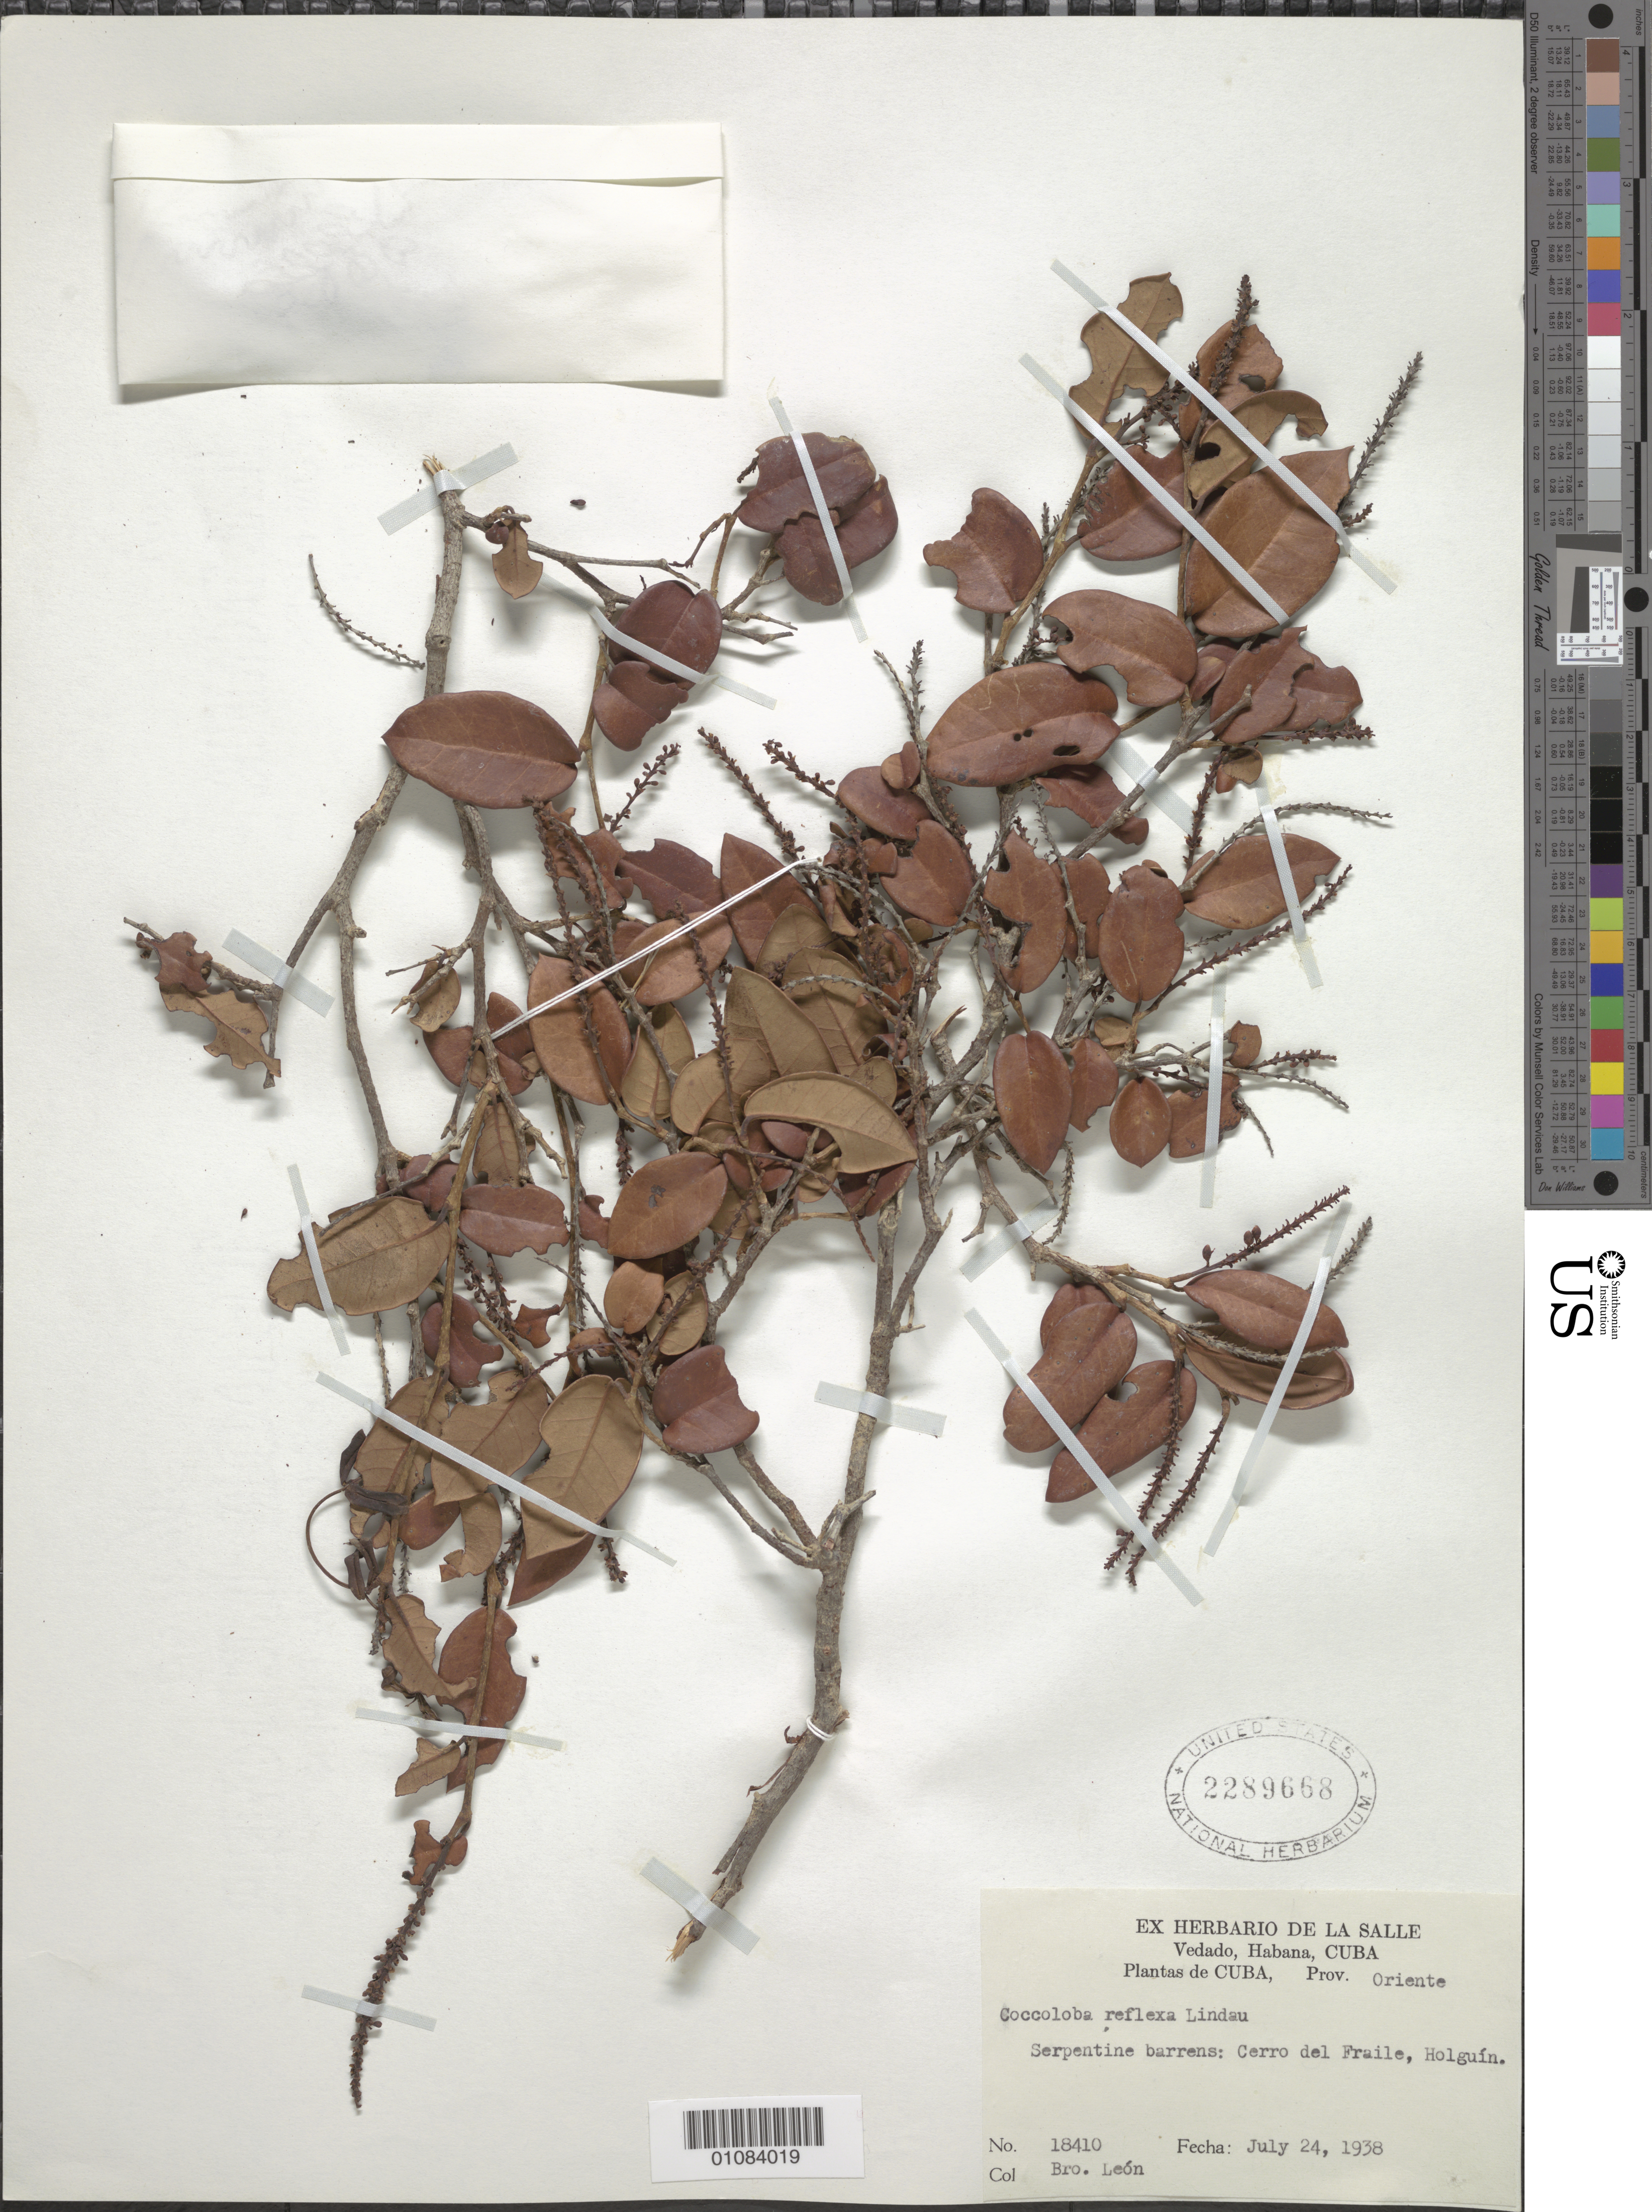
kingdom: Plantae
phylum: Tracheophyta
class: Magnoliopsida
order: Caryophyllales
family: Polygonaceae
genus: Coccoloba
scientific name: Coccoloba reflexa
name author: Lindau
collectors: Bro. León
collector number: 18410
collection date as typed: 24 Jul 1938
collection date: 1938-07-24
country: Cuba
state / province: Holguín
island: Cuba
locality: Oriente, Holguin, Cerro del Fraile Serpentine barrens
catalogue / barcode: US 2289668